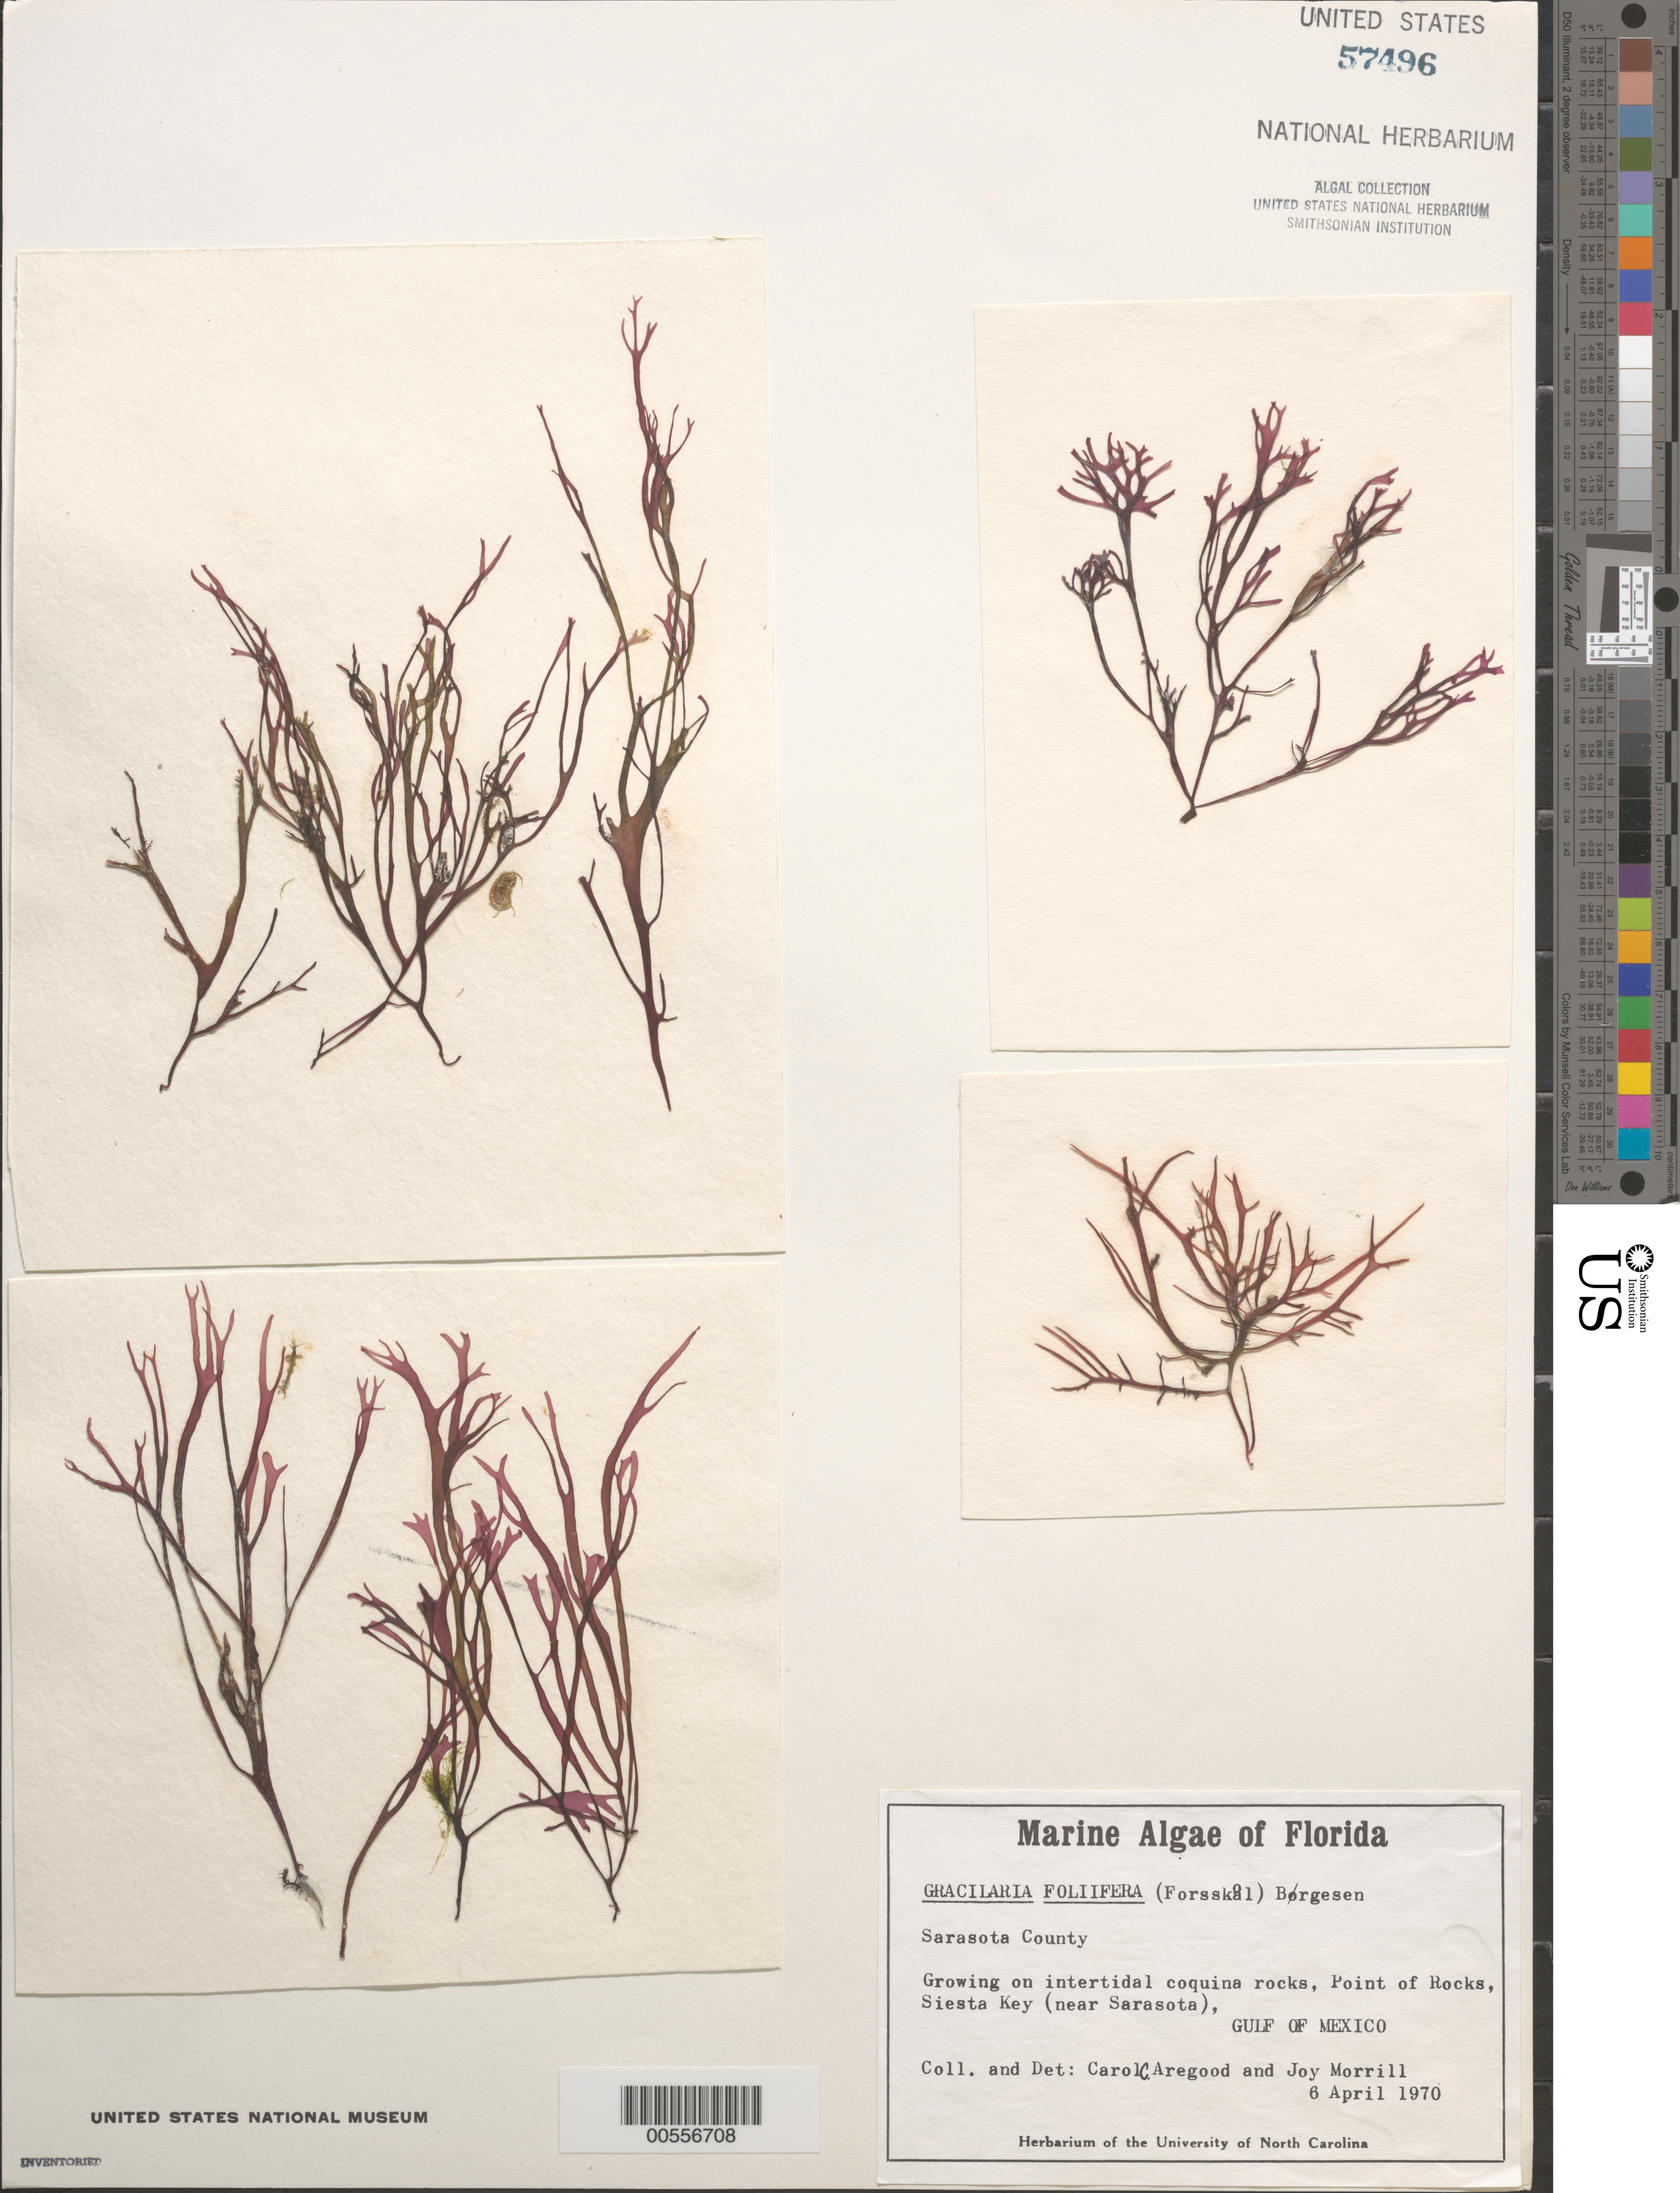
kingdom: Plantae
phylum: Rhodophyta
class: Florideophyceae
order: Gracilariales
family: Gracilariaceae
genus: Gracilaria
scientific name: Gracilaria foliifera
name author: (Forssk.) Børgesen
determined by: Aregood, C. C.; Morrill, J.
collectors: C. Aregood & J. Morrill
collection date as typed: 06 Apr 1970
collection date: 1970-04-06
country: United States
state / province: Florida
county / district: Sarasota County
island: Siesta Key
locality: Point of Rocks near Sarasota, Gulf of Mexico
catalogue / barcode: US 57496